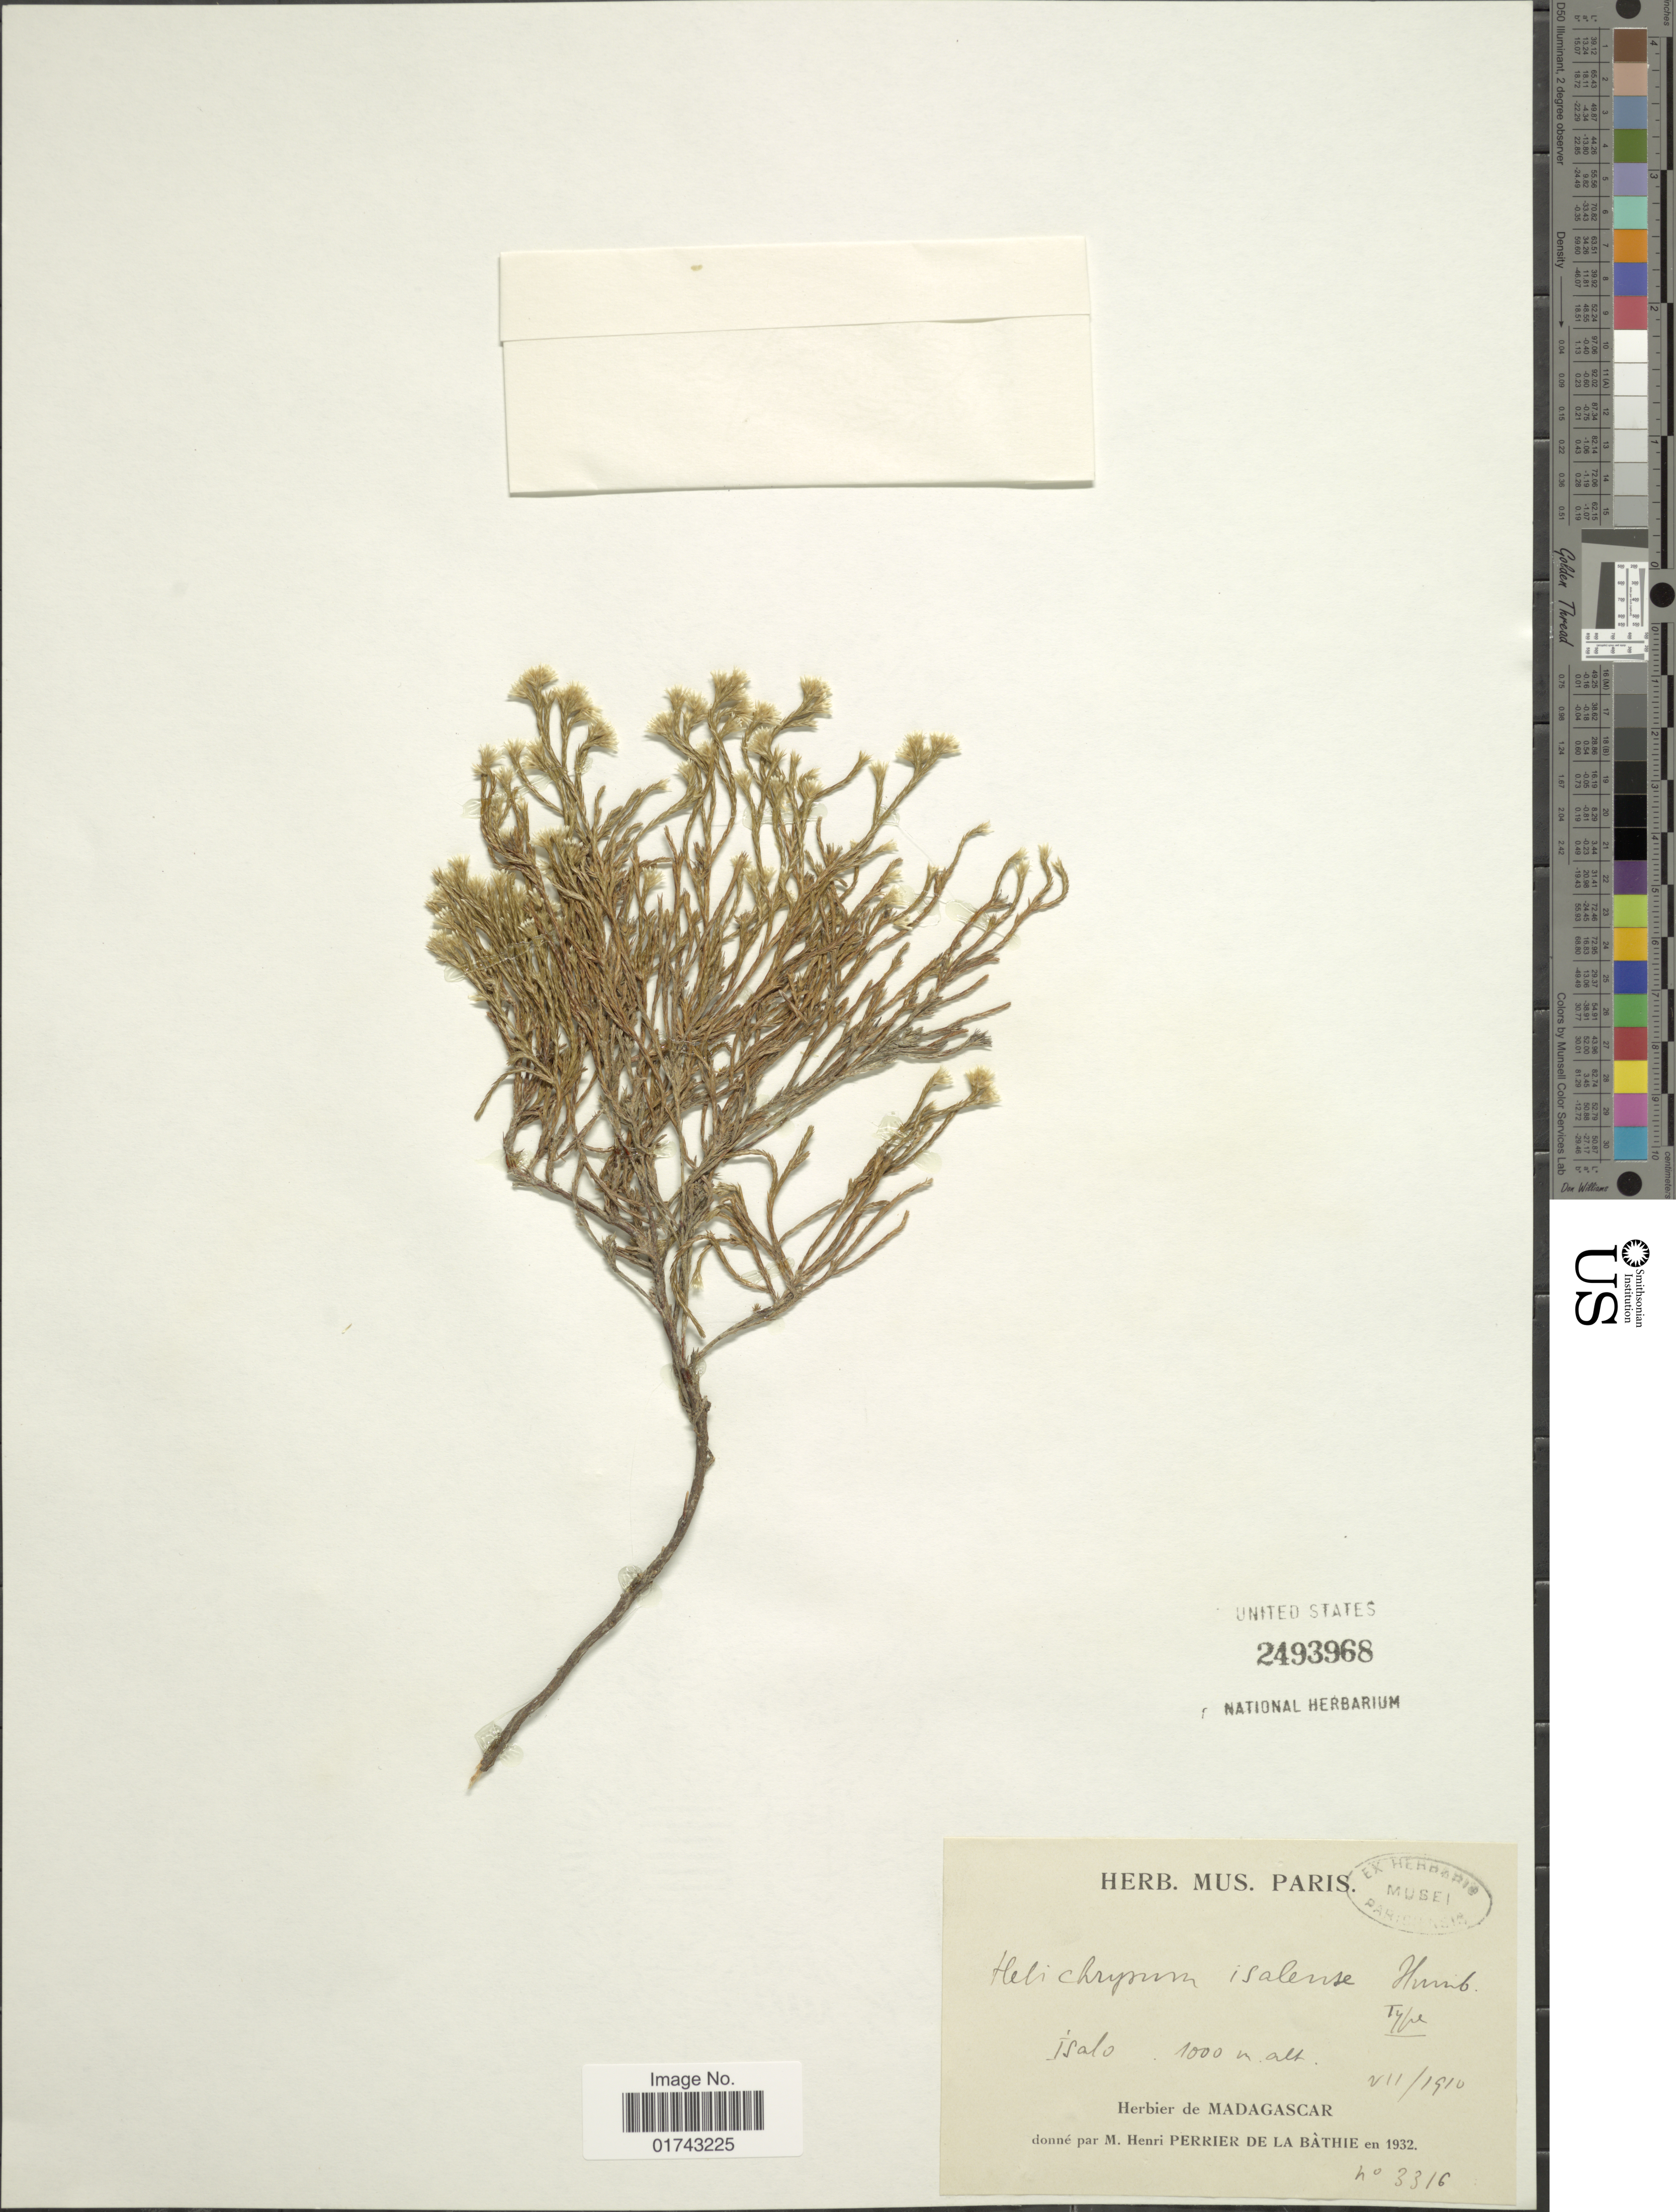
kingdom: Plantae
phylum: Tracheophyta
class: Magnoliopsida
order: Asterales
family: Asteraceae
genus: Helichrysum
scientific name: Helichrysum isalense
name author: Humbert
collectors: H. Perrier de la Bâthie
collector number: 3316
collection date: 1910-07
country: Madagascar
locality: Isalo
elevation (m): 1000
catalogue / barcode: US 2493968